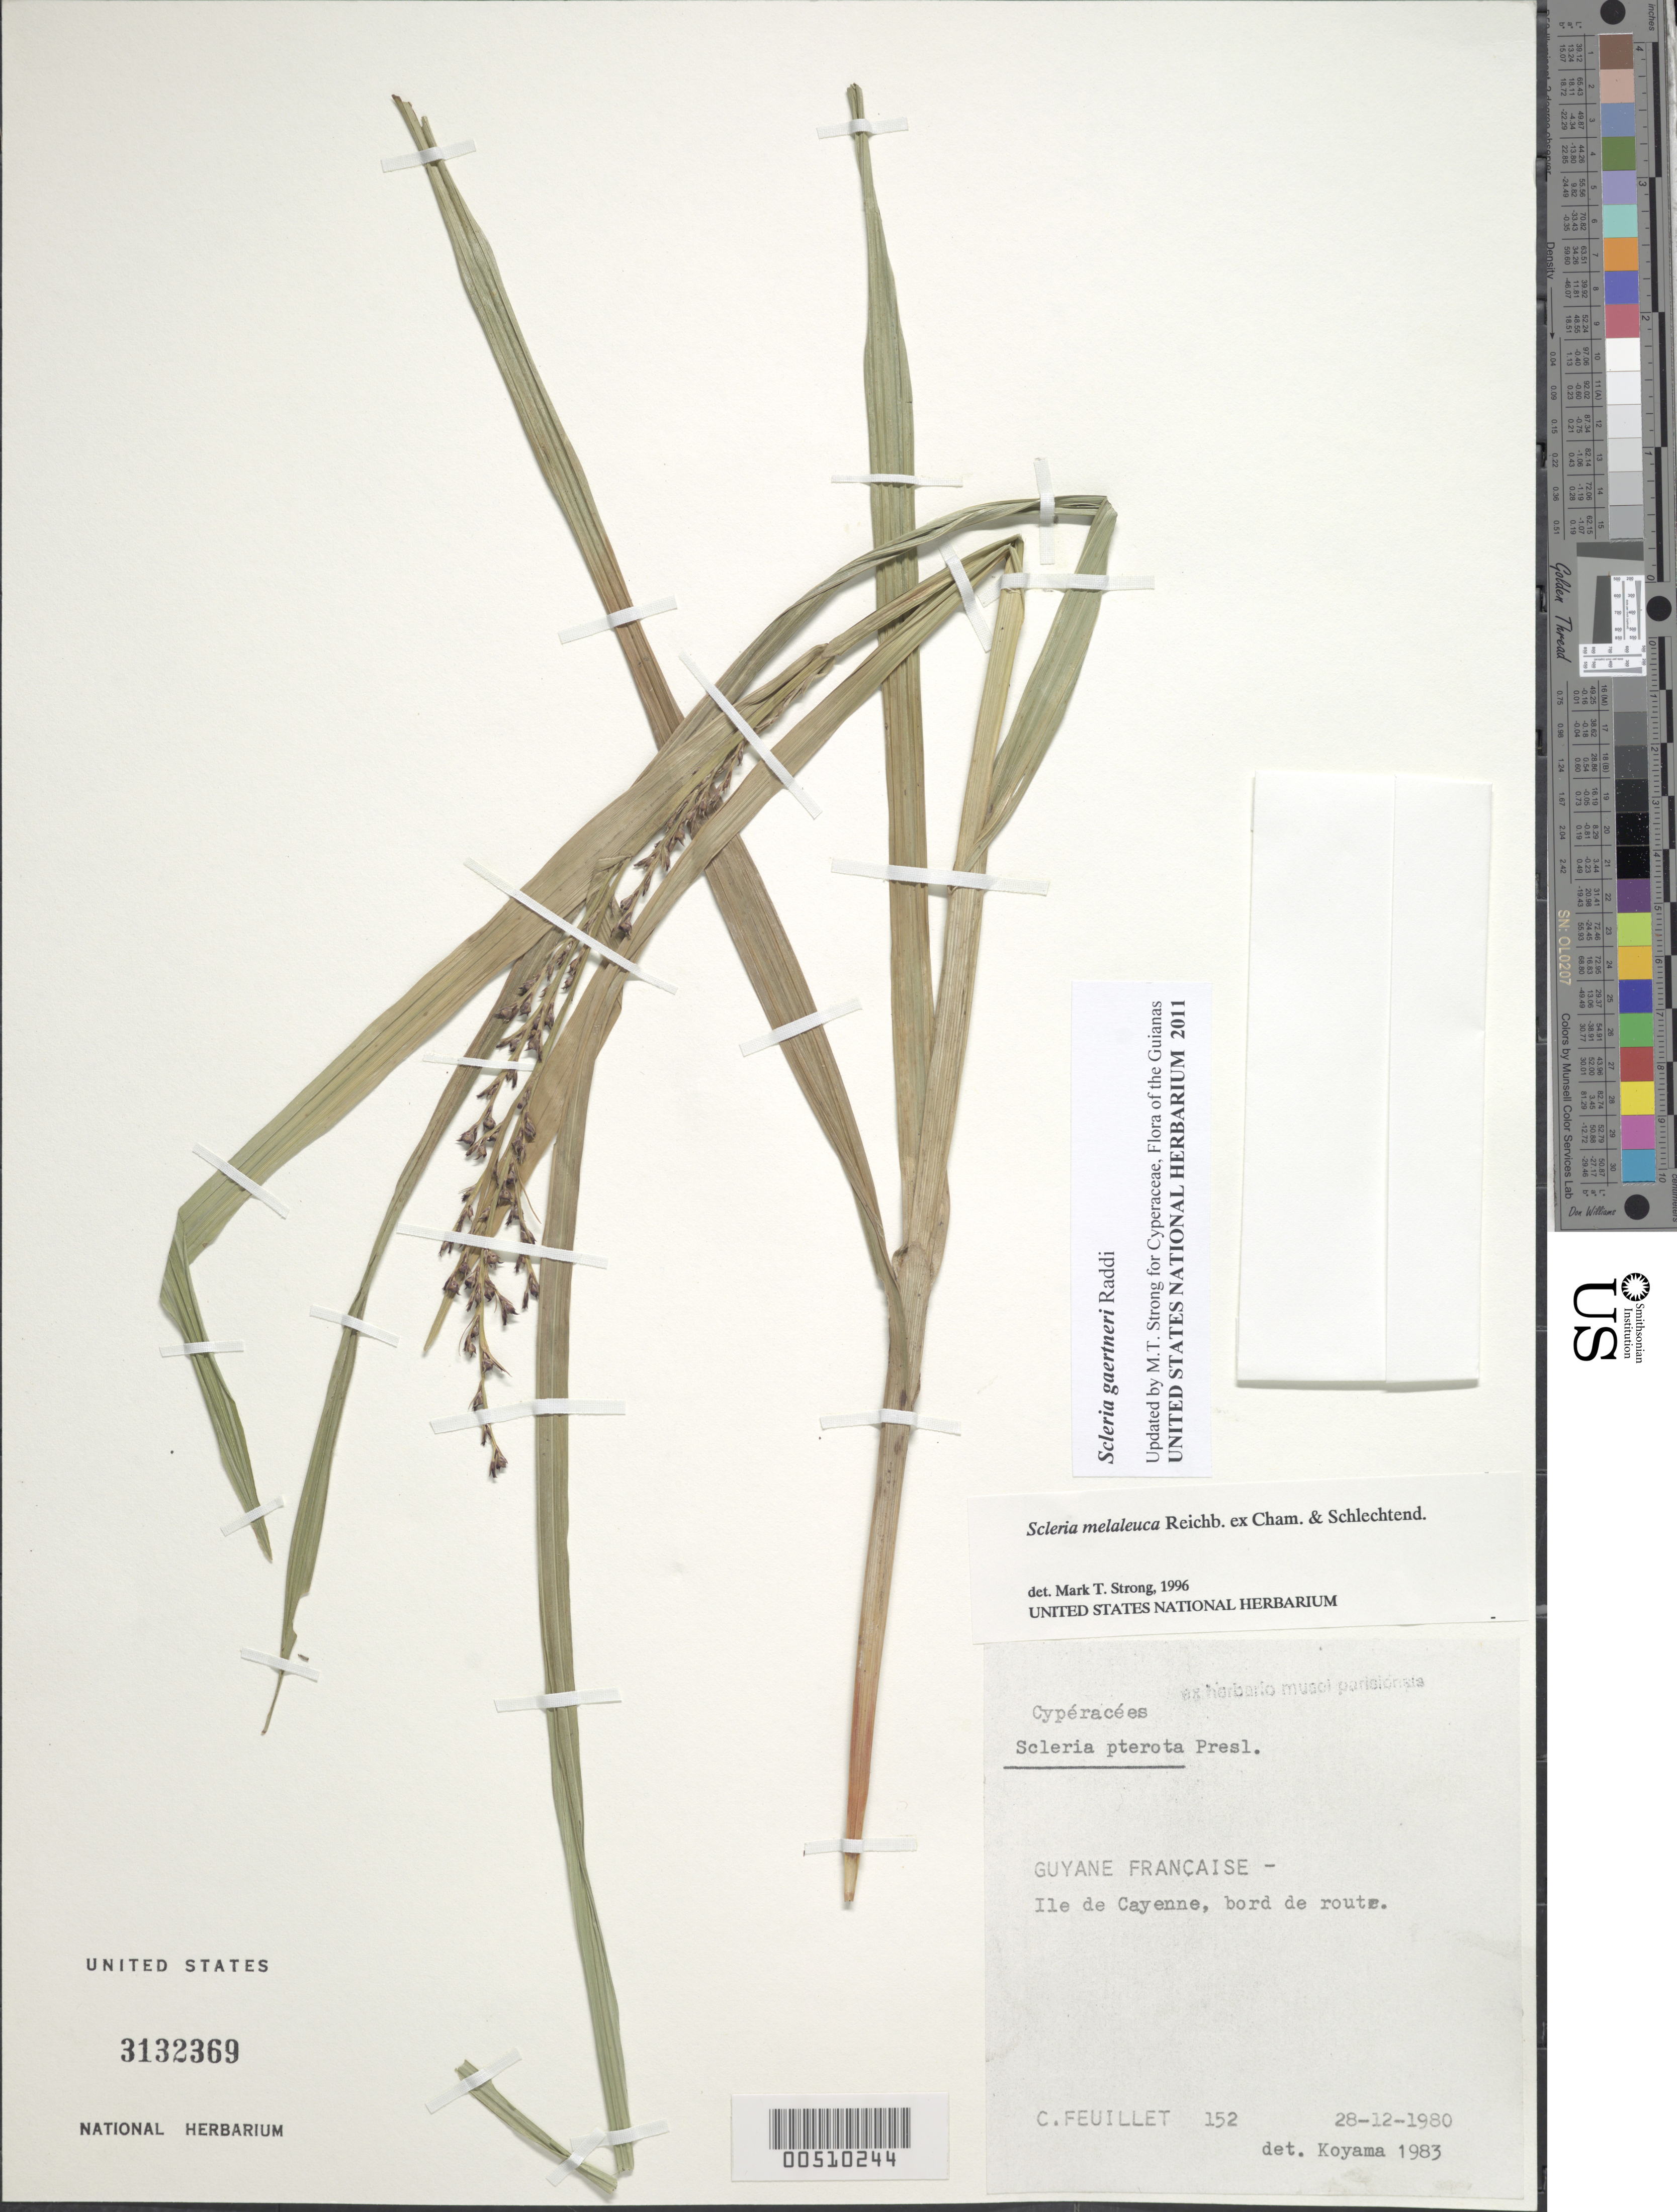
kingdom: Plantae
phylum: Tracheophyta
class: Liliopsida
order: Poales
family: Cyperaceae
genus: Scleria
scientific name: Scleria gaertneri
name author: Raddi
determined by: Strong, Mark T., (BOT), Smithsonian Institution - National Museum of Natural History (UNITED STATES)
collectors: C. Feuillet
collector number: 152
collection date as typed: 28 Dec 1980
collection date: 1980-12-28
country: French Guiana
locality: Ile de Cayenne, bord de route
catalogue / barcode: US 3132369